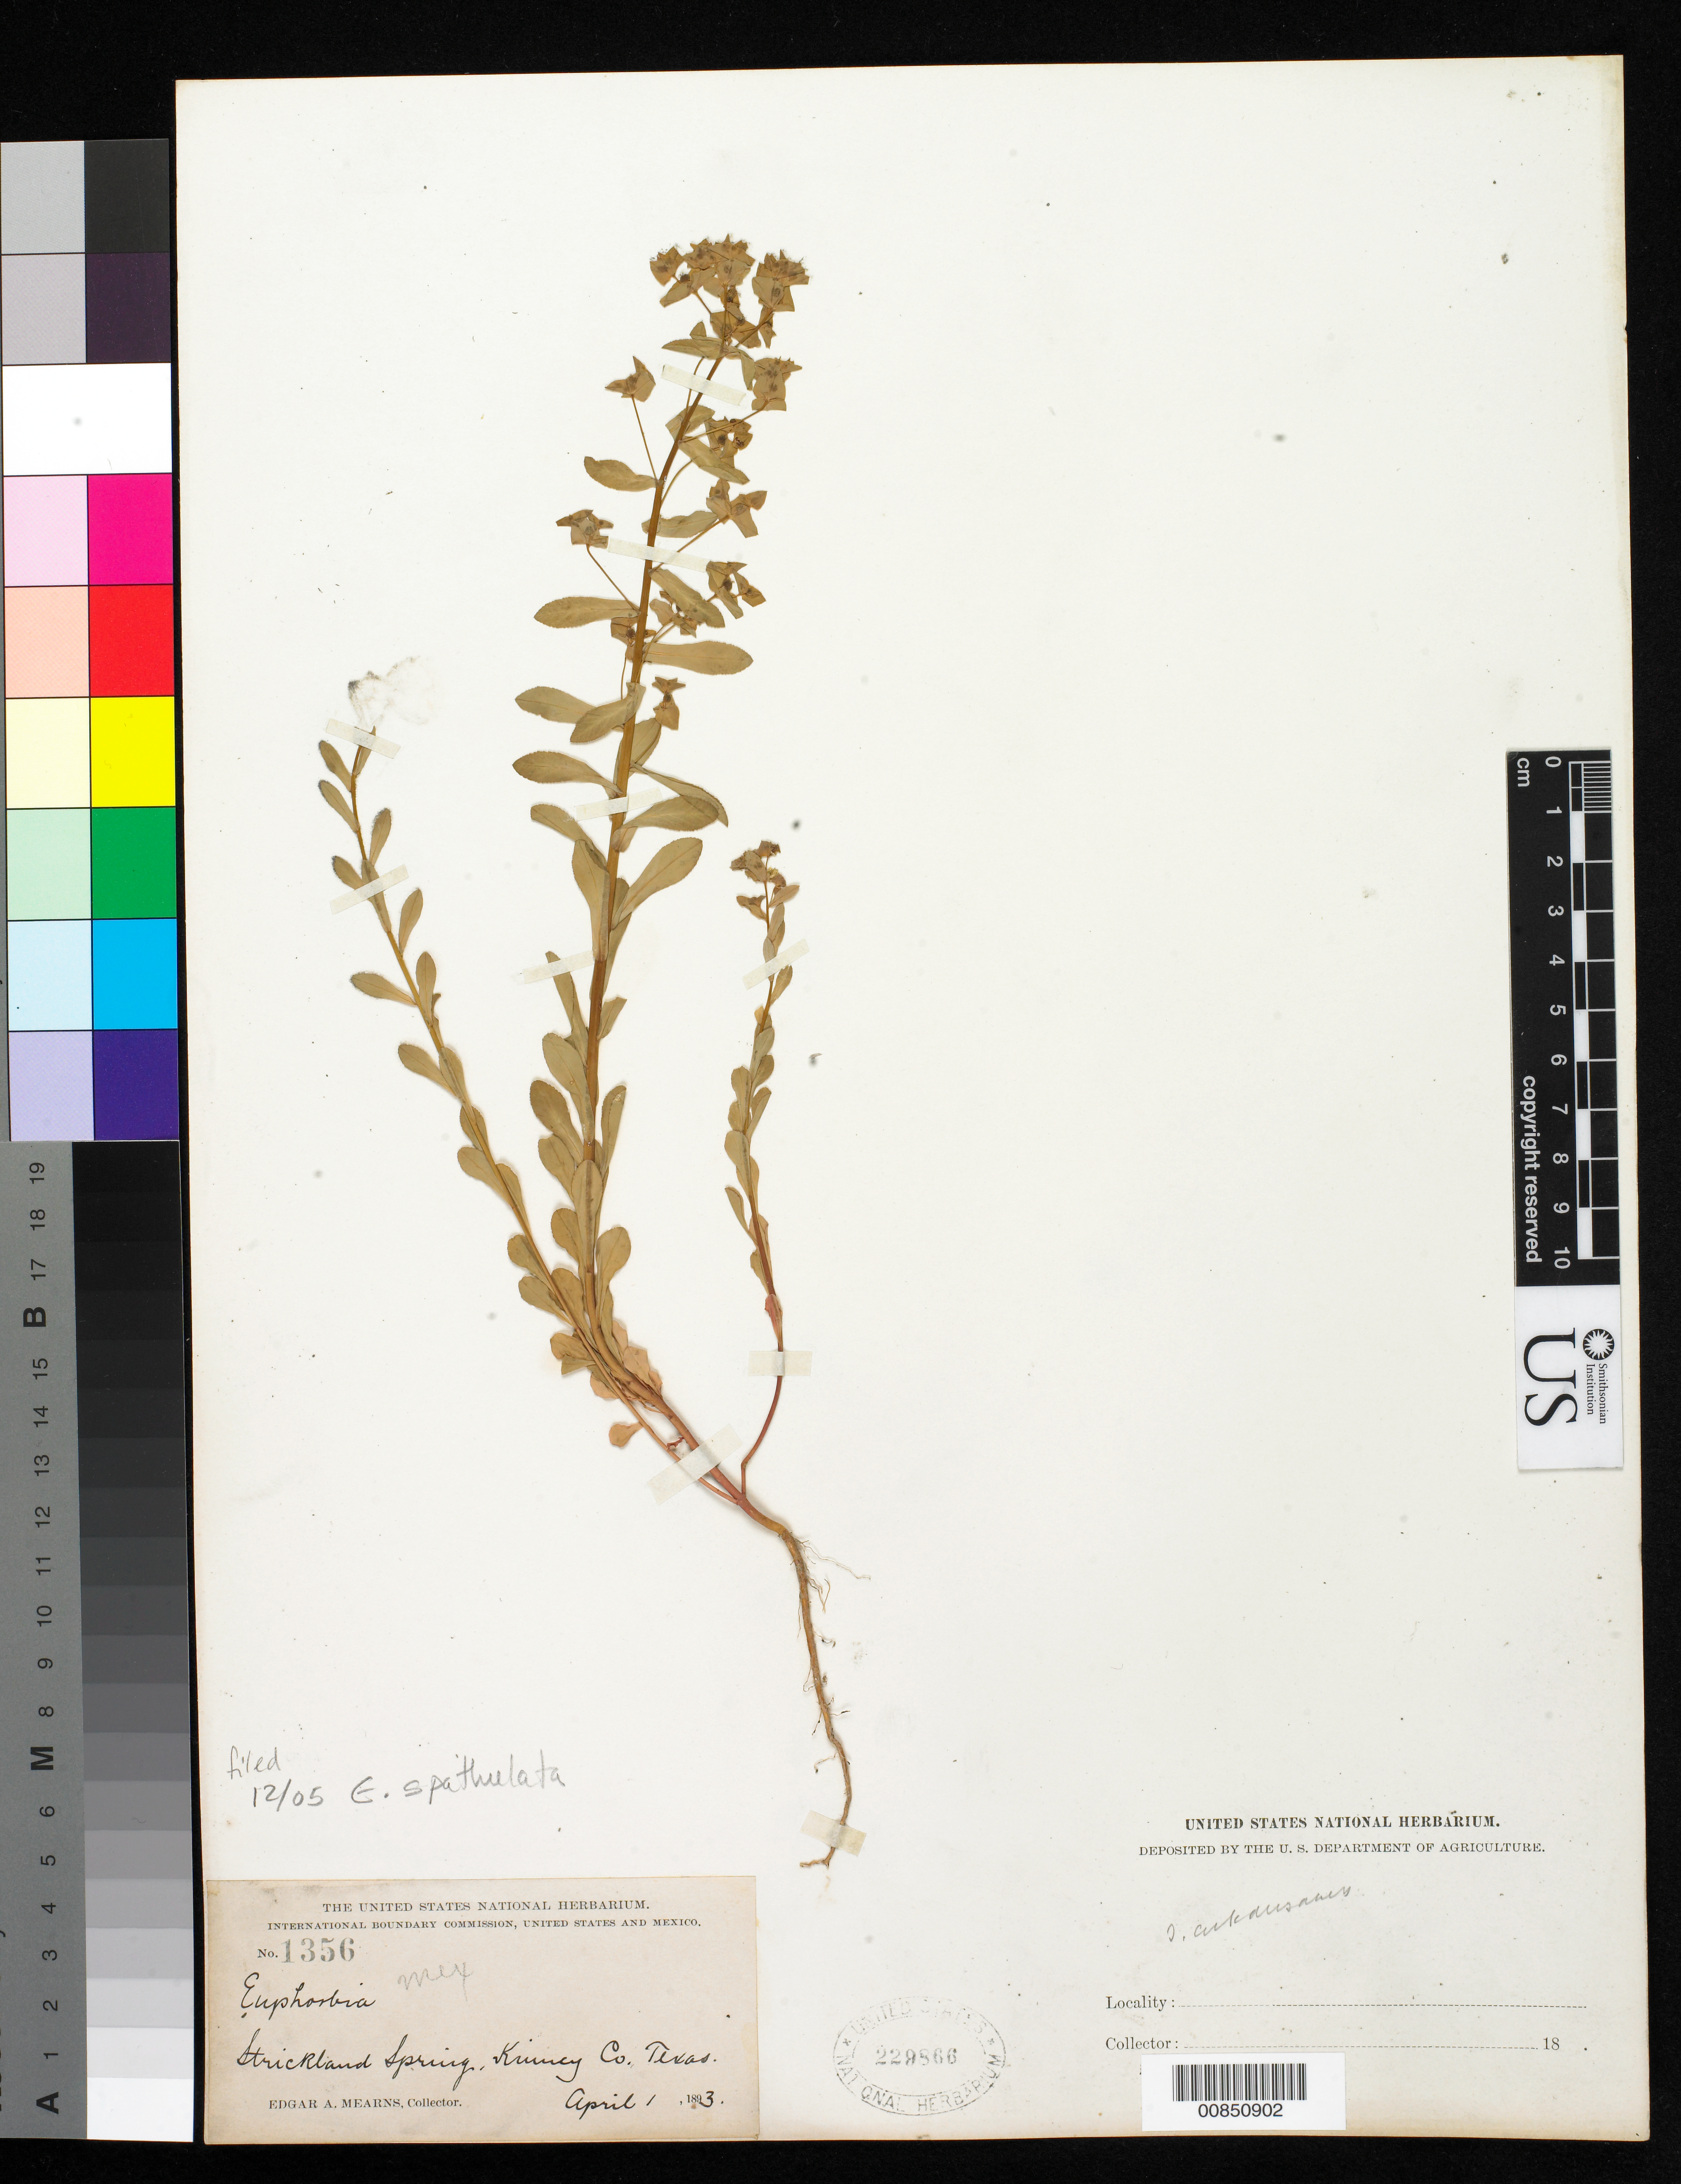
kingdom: Plantae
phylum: Tracheophyta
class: Magnoliopsida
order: Malpighiales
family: Euphorbiaceae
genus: Euphorbia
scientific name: Euphorbia spathulata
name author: Lam.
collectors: E. A. Mearns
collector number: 1356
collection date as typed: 01 Apr 1893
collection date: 1893-04-01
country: United States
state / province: Texas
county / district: Kinney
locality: Strickland Spring, Kinney County, Texas.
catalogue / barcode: US 229866